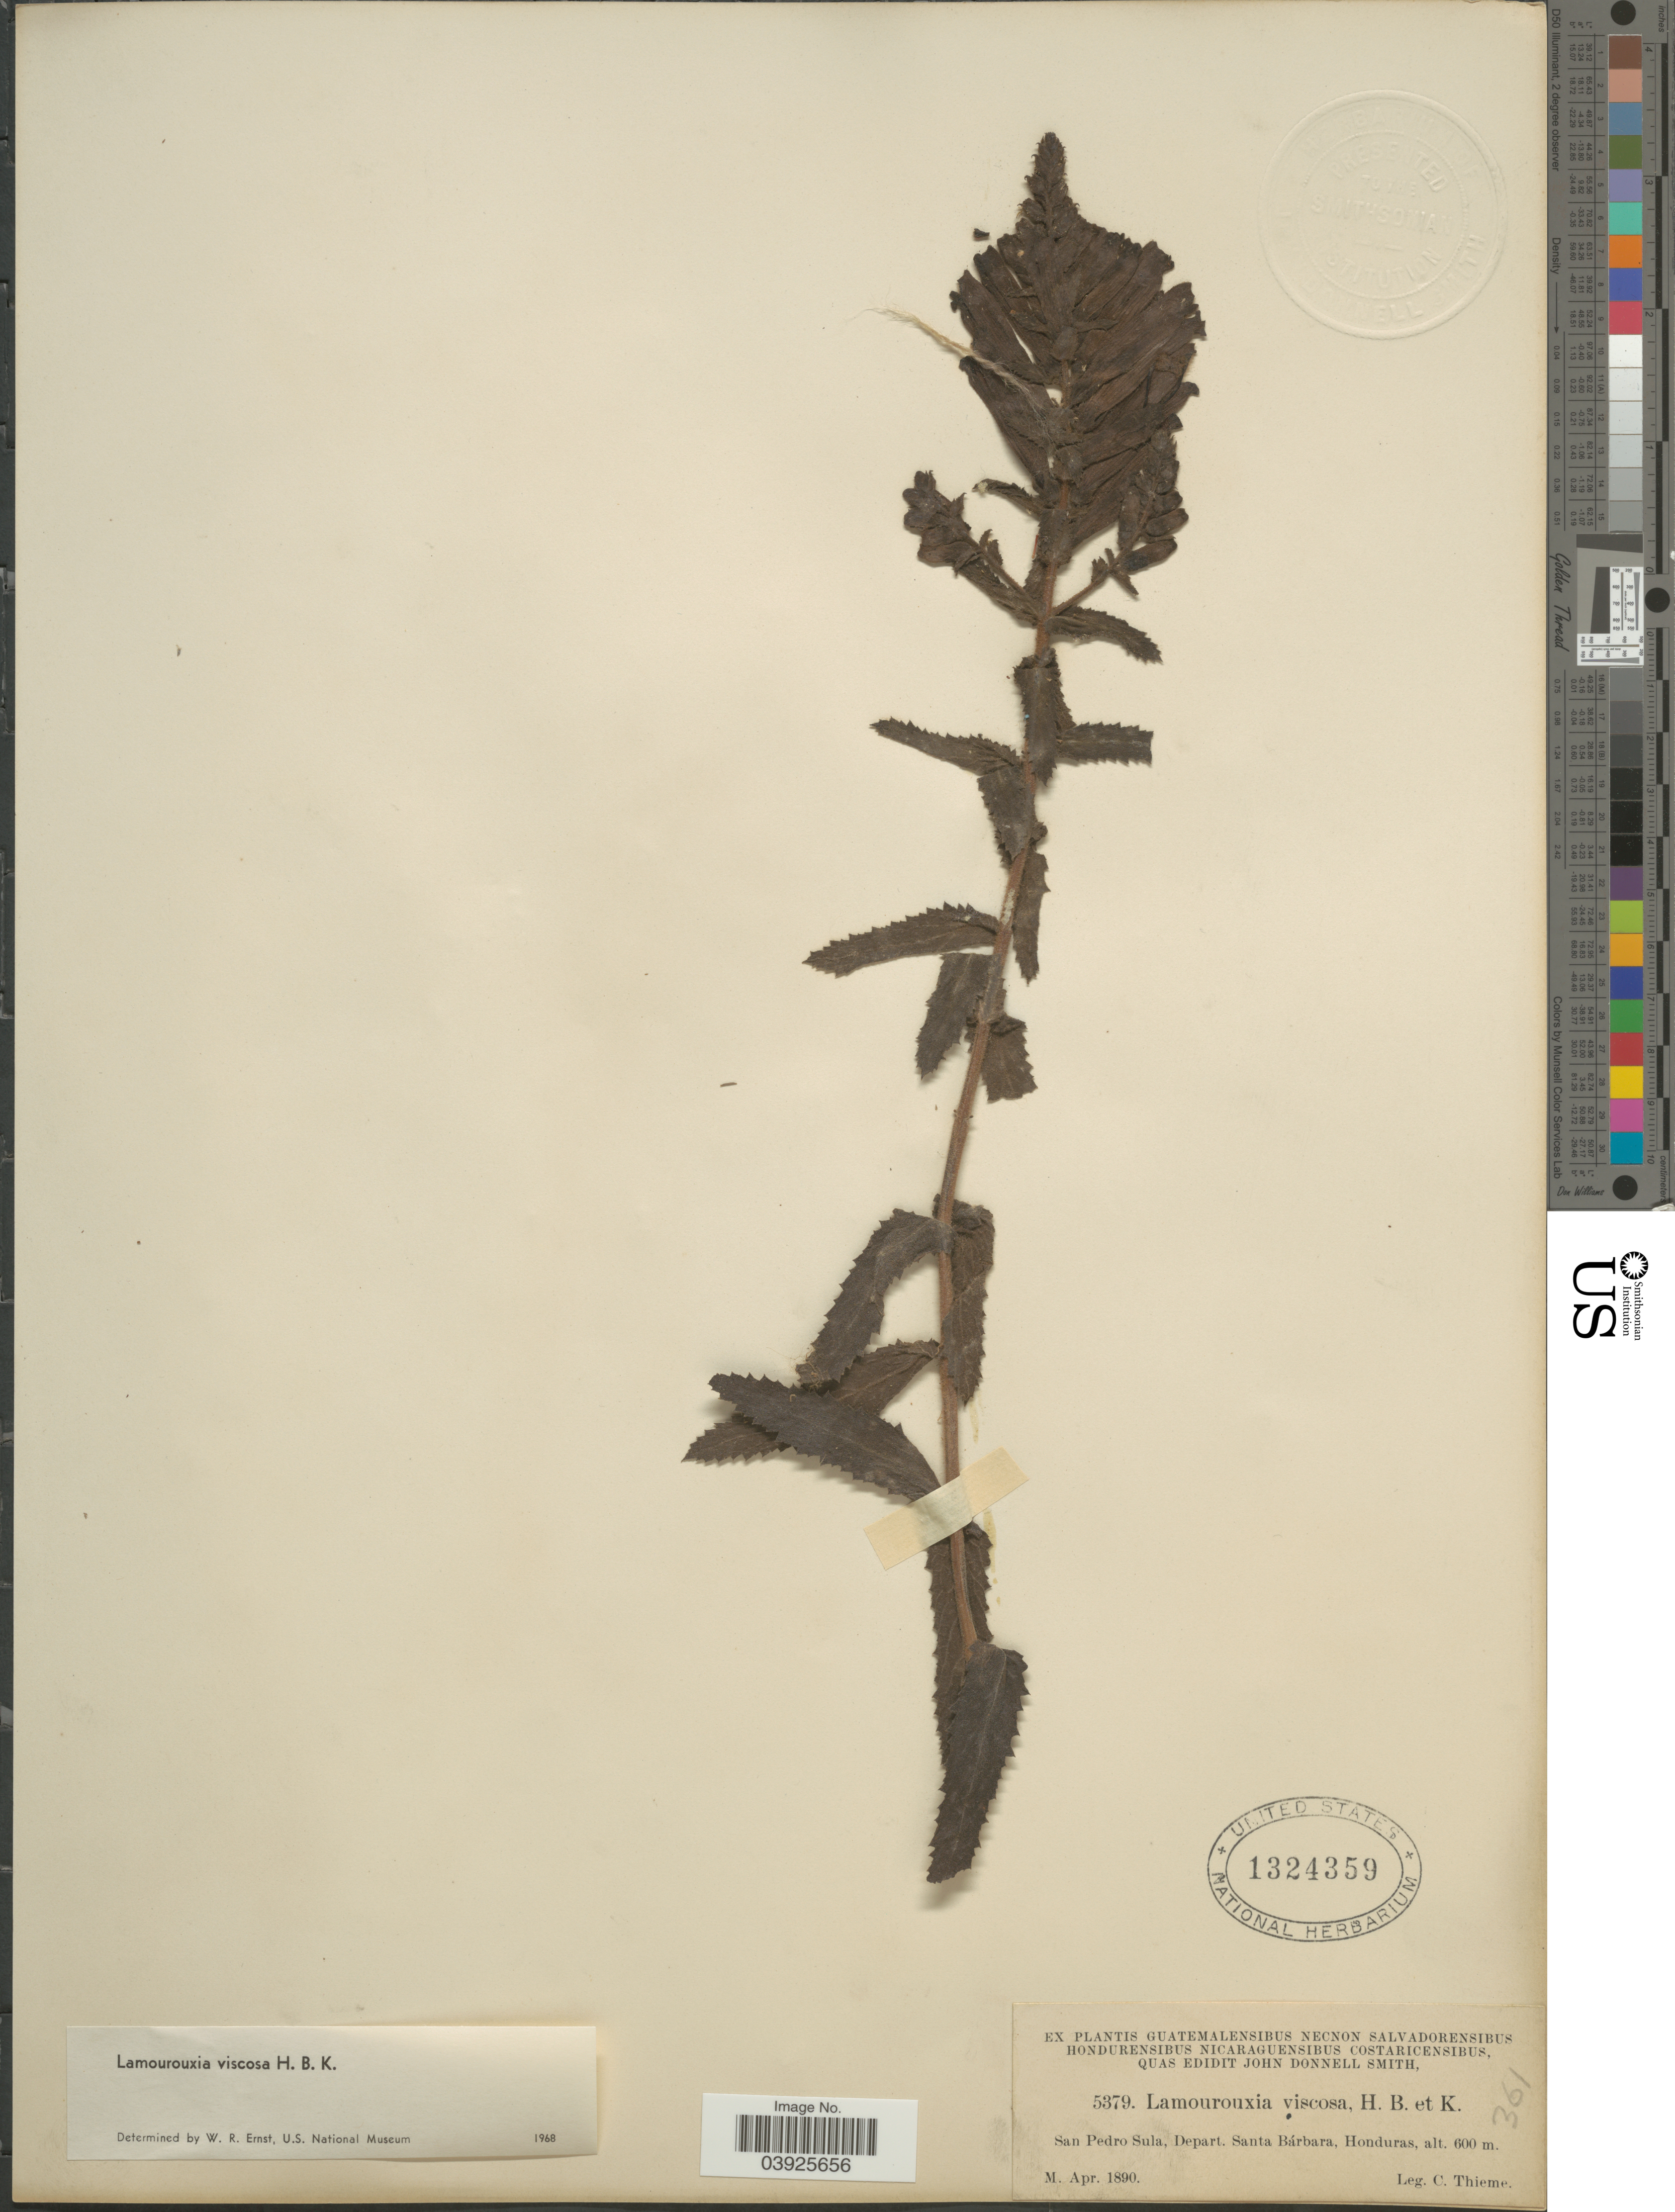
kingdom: Plantae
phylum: Tracheophyta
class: Magnoliopsida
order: Lamiales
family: Orobanchaceae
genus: Lamourouxia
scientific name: Lamourouxia viscosa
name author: Kunth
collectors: C. Thieme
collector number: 5379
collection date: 1890-04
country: Honduras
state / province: Santa Barbara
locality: San Pedro Sula, Depart. Santa Bárbara.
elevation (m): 600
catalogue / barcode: US 1324359